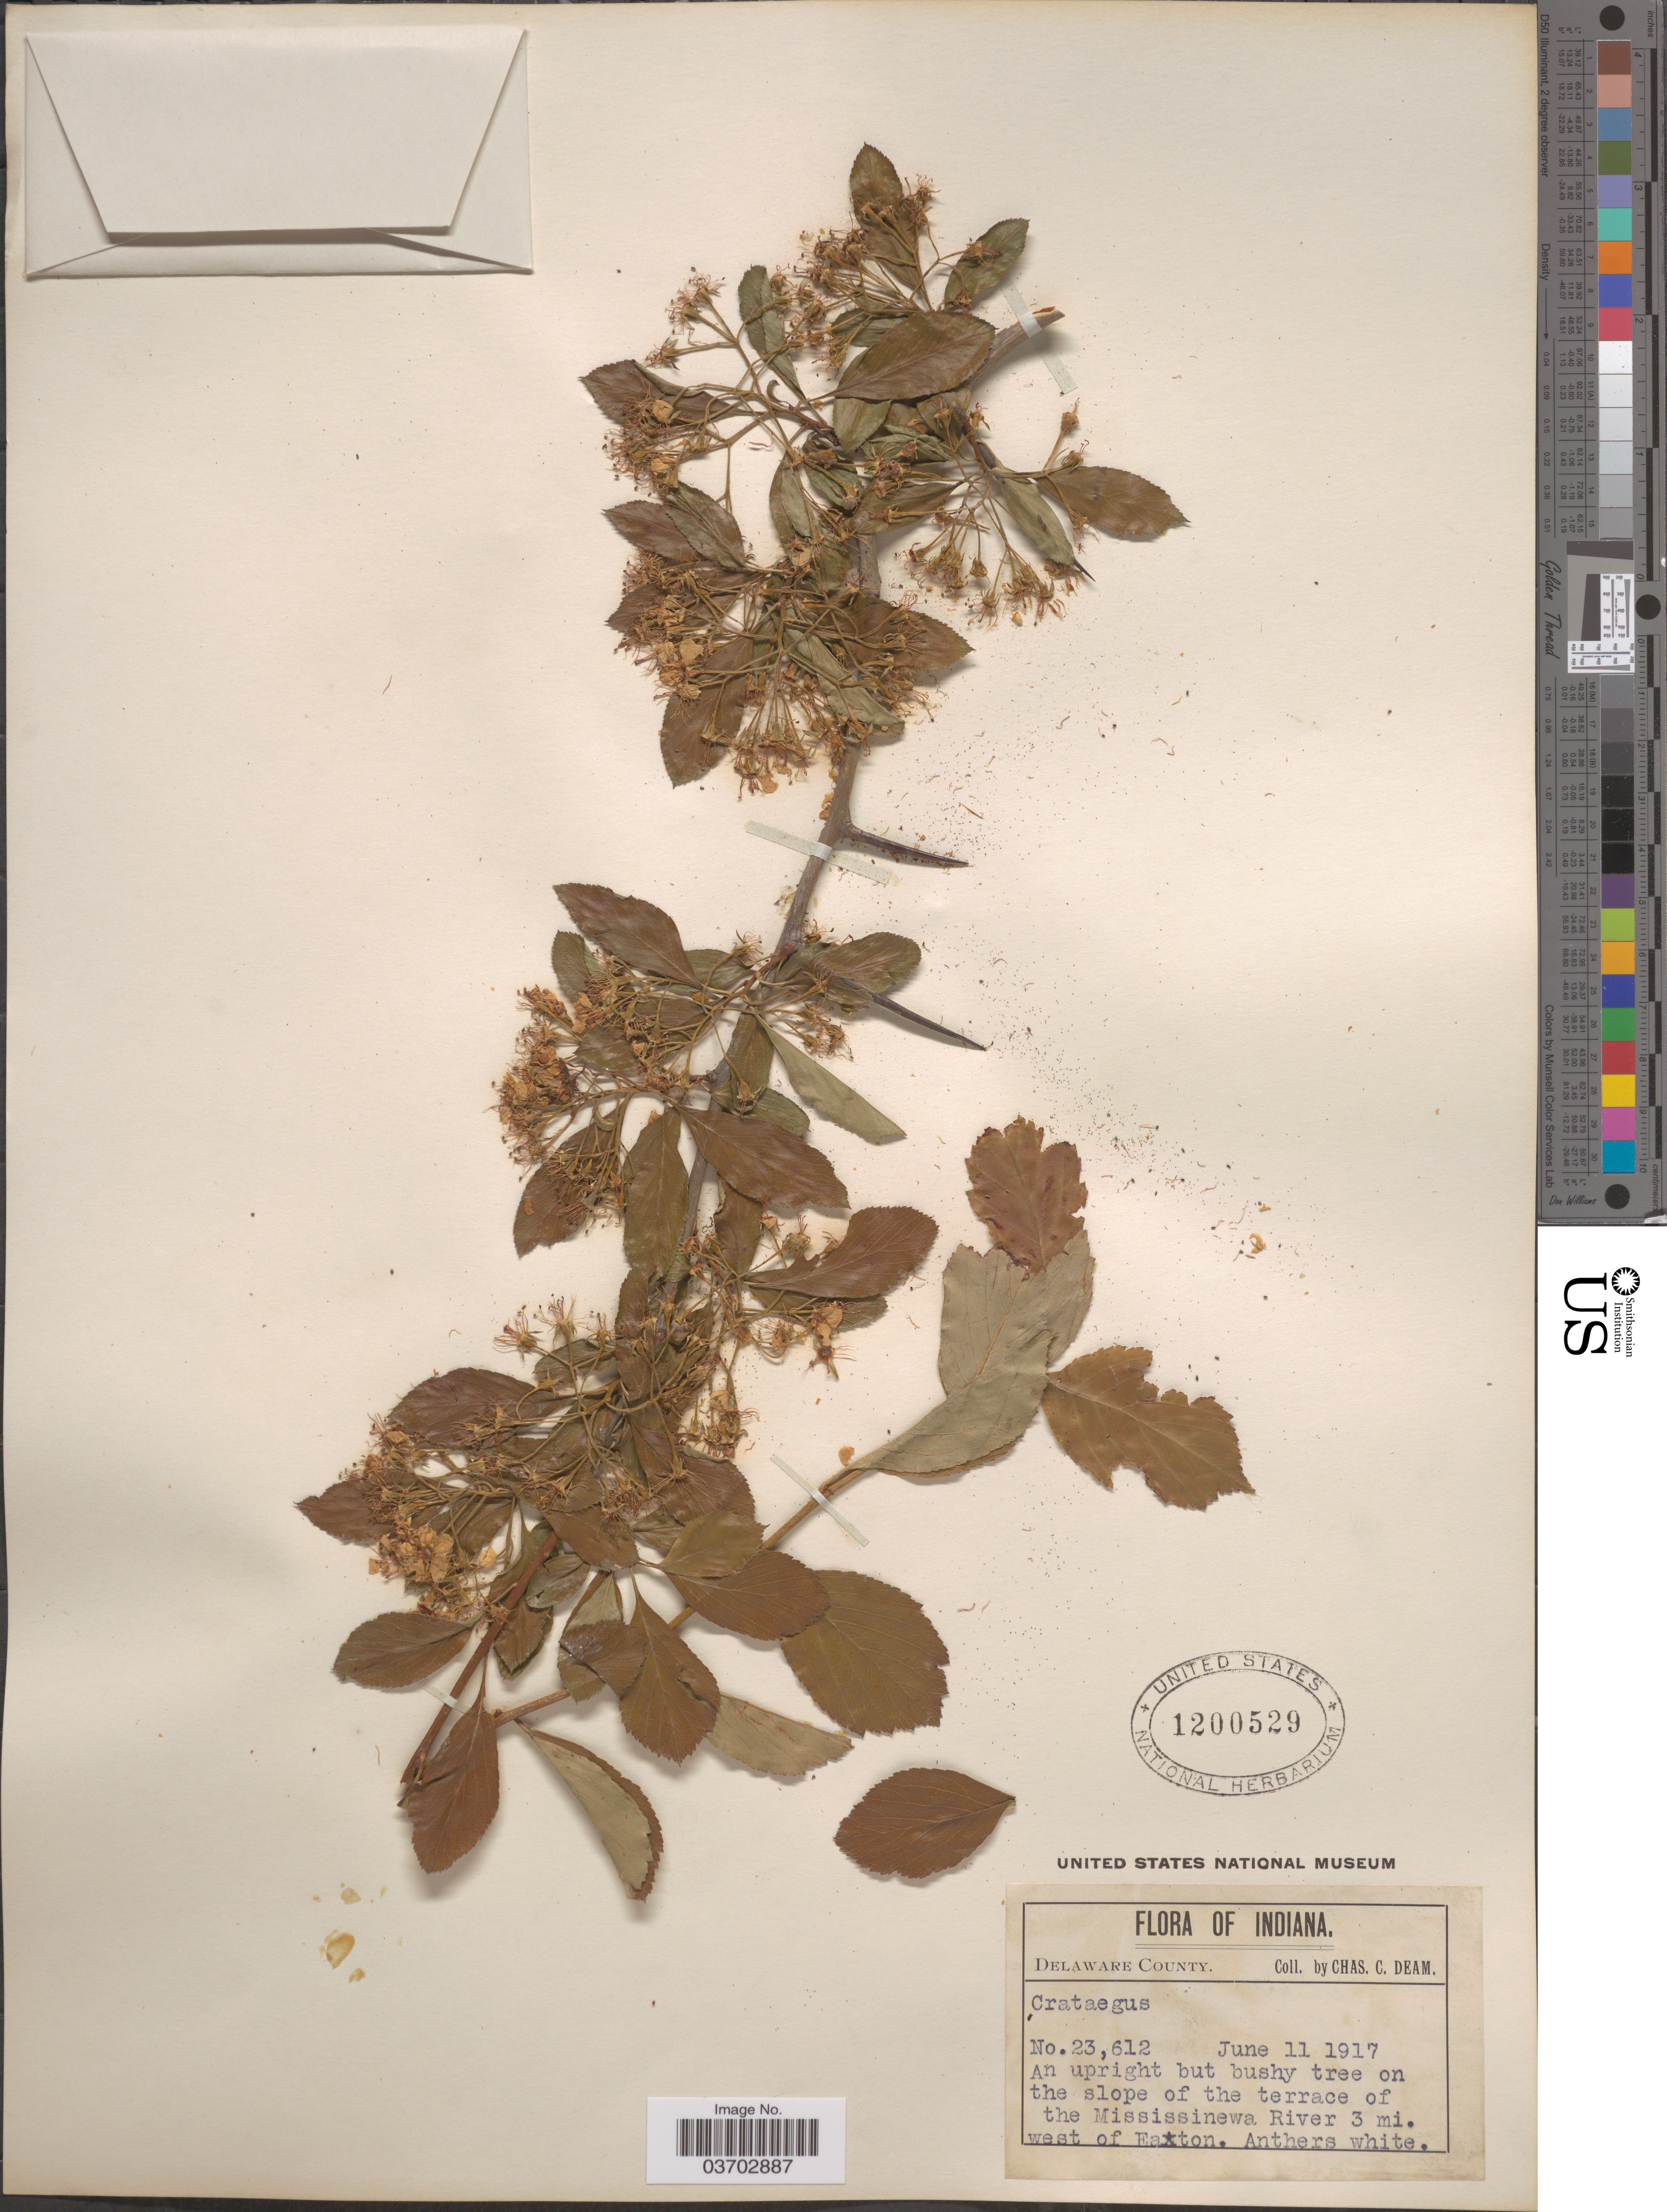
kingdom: Plantae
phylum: Tracheophyta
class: Magnoliopsida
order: Rosales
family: Rosaceae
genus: Crataegus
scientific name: Crataegus sp.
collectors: C. C. Deam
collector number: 23612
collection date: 1917-06-11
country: United States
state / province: Indiana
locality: Delaware County. On the slope of the terrace of the Mississinewa River 3 mi. west of Eaton.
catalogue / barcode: US 1200529